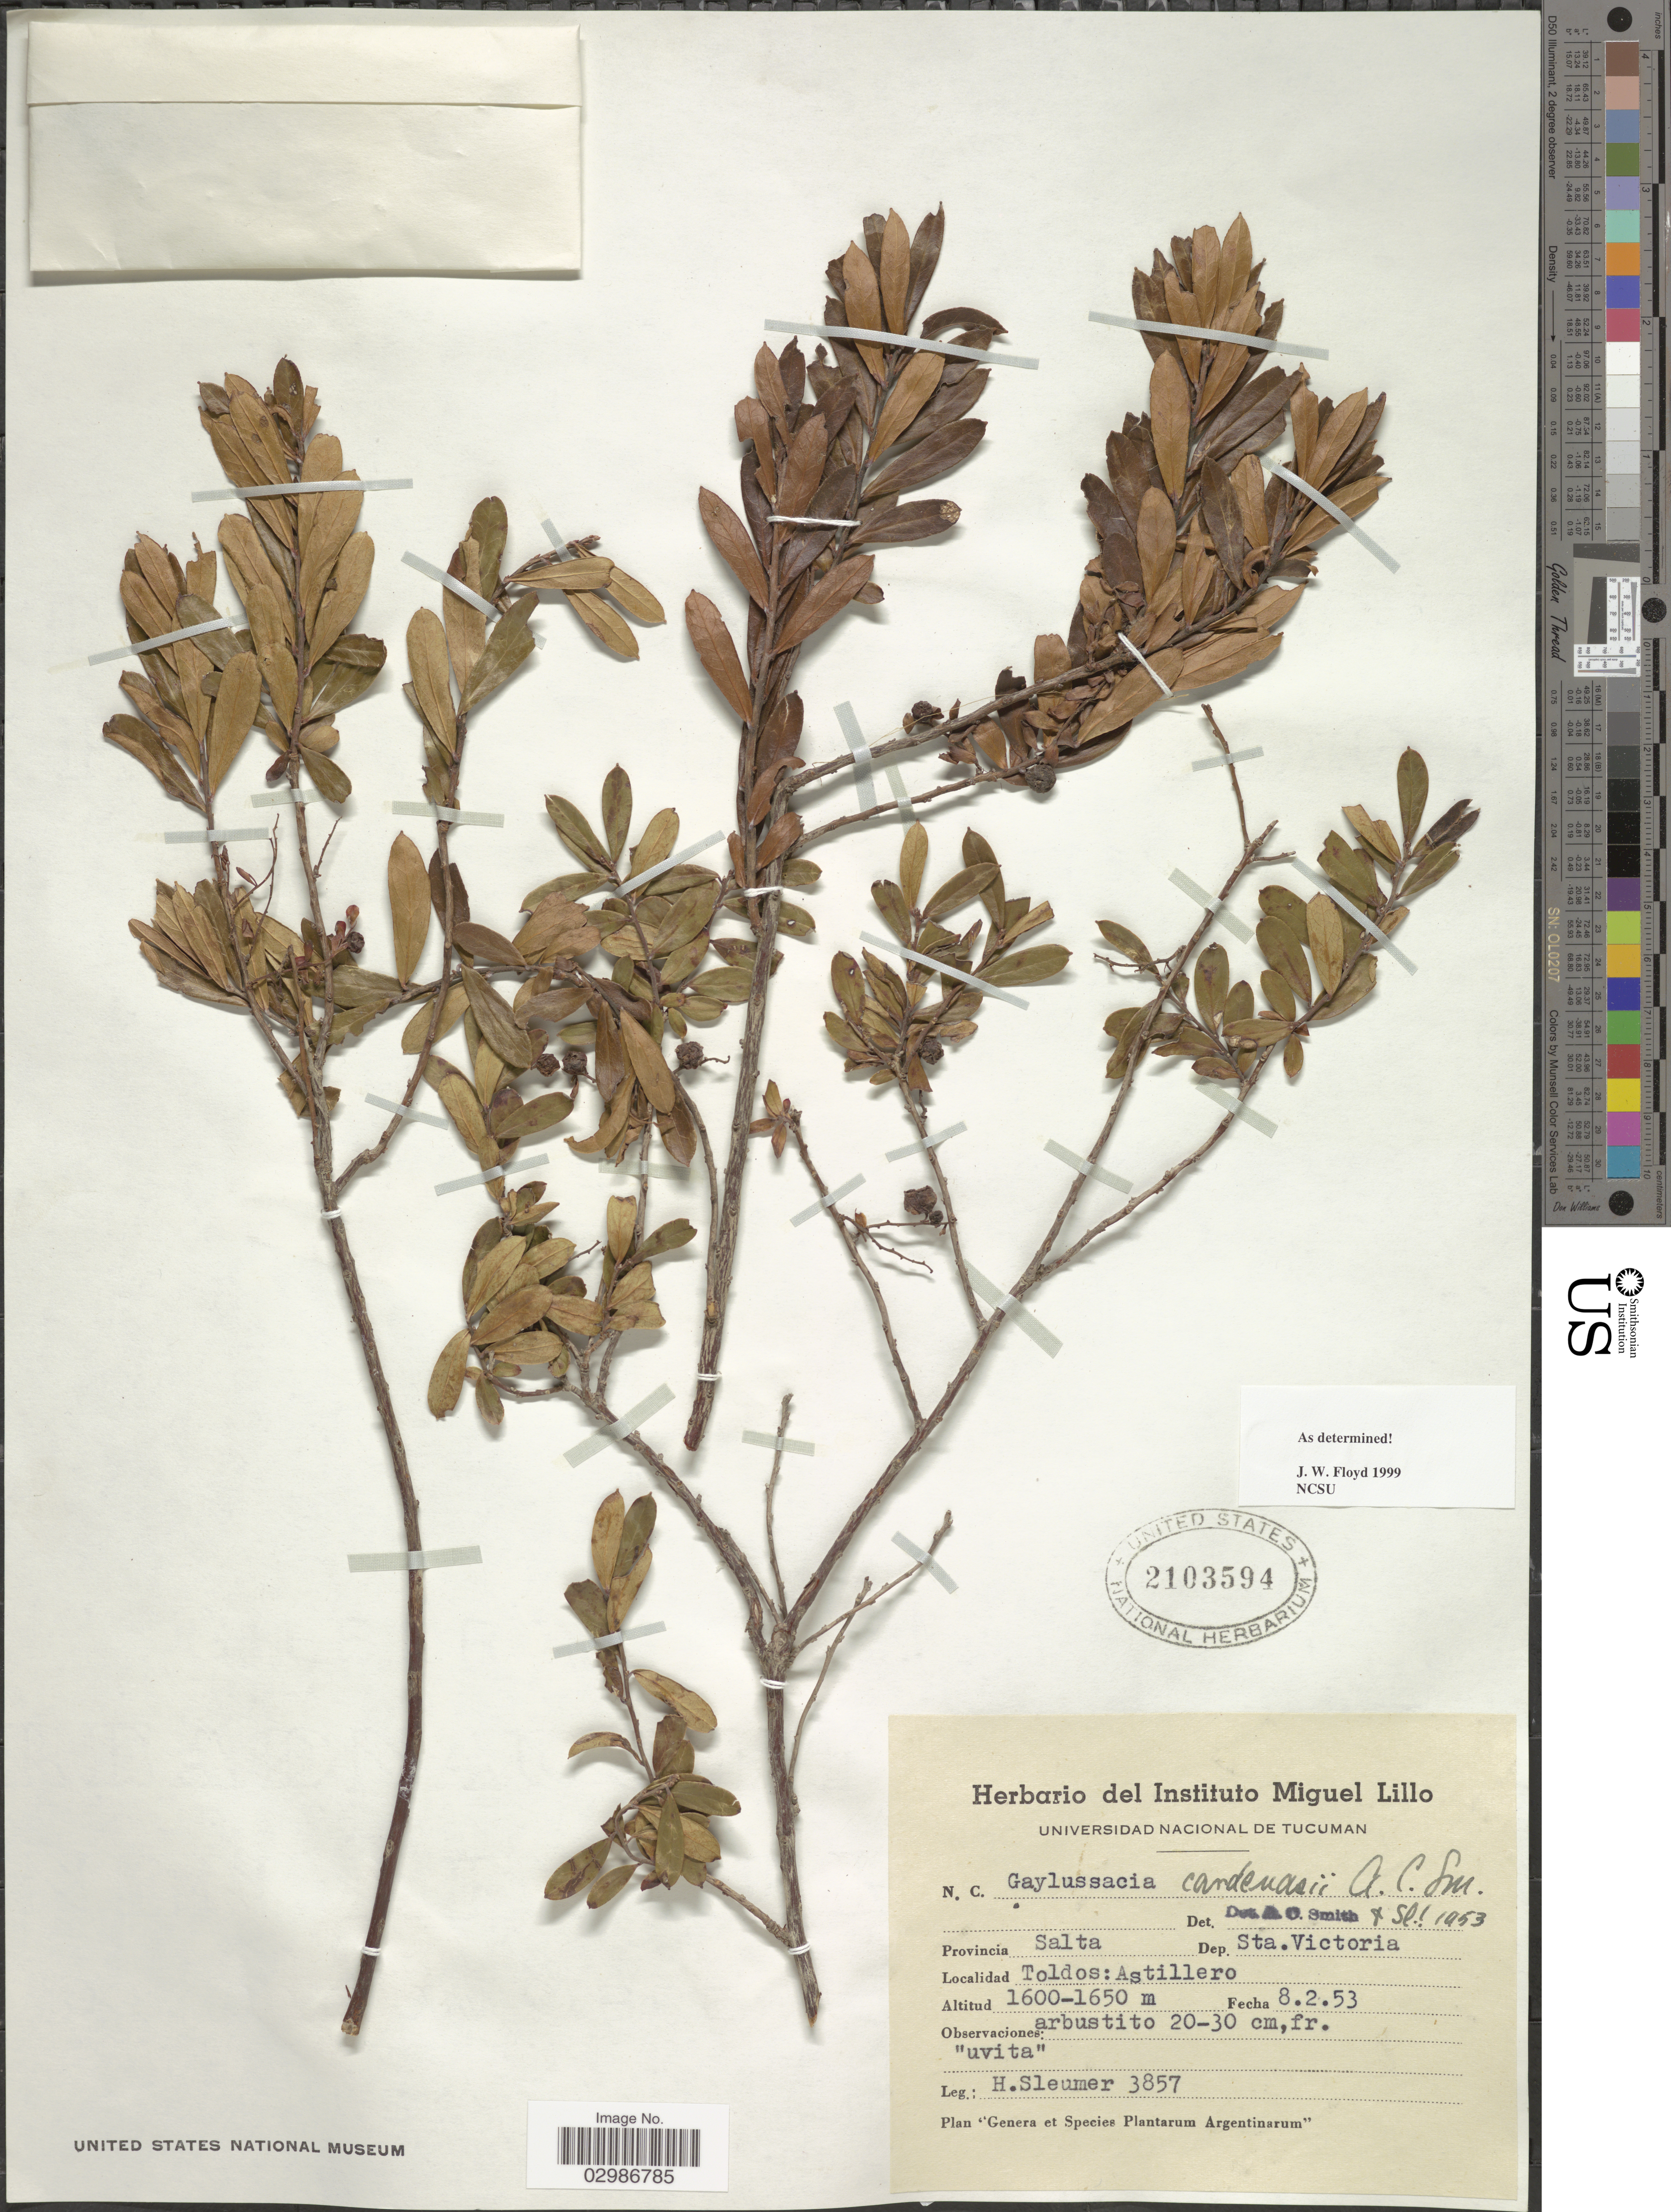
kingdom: Plantae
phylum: Tracheophyta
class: Magnoliopsida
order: Ericales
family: Ericaceae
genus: Gaylussacia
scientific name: Gaylussacia cardenasii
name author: A.C. Sm.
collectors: H. O. Sleumer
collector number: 3857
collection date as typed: Transcribed d/m/y: 8/2/53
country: Argentina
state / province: Salta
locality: Dep. Sta. Victoria, Toldos: Astillero.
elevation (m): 1600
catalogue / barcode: US 2103594